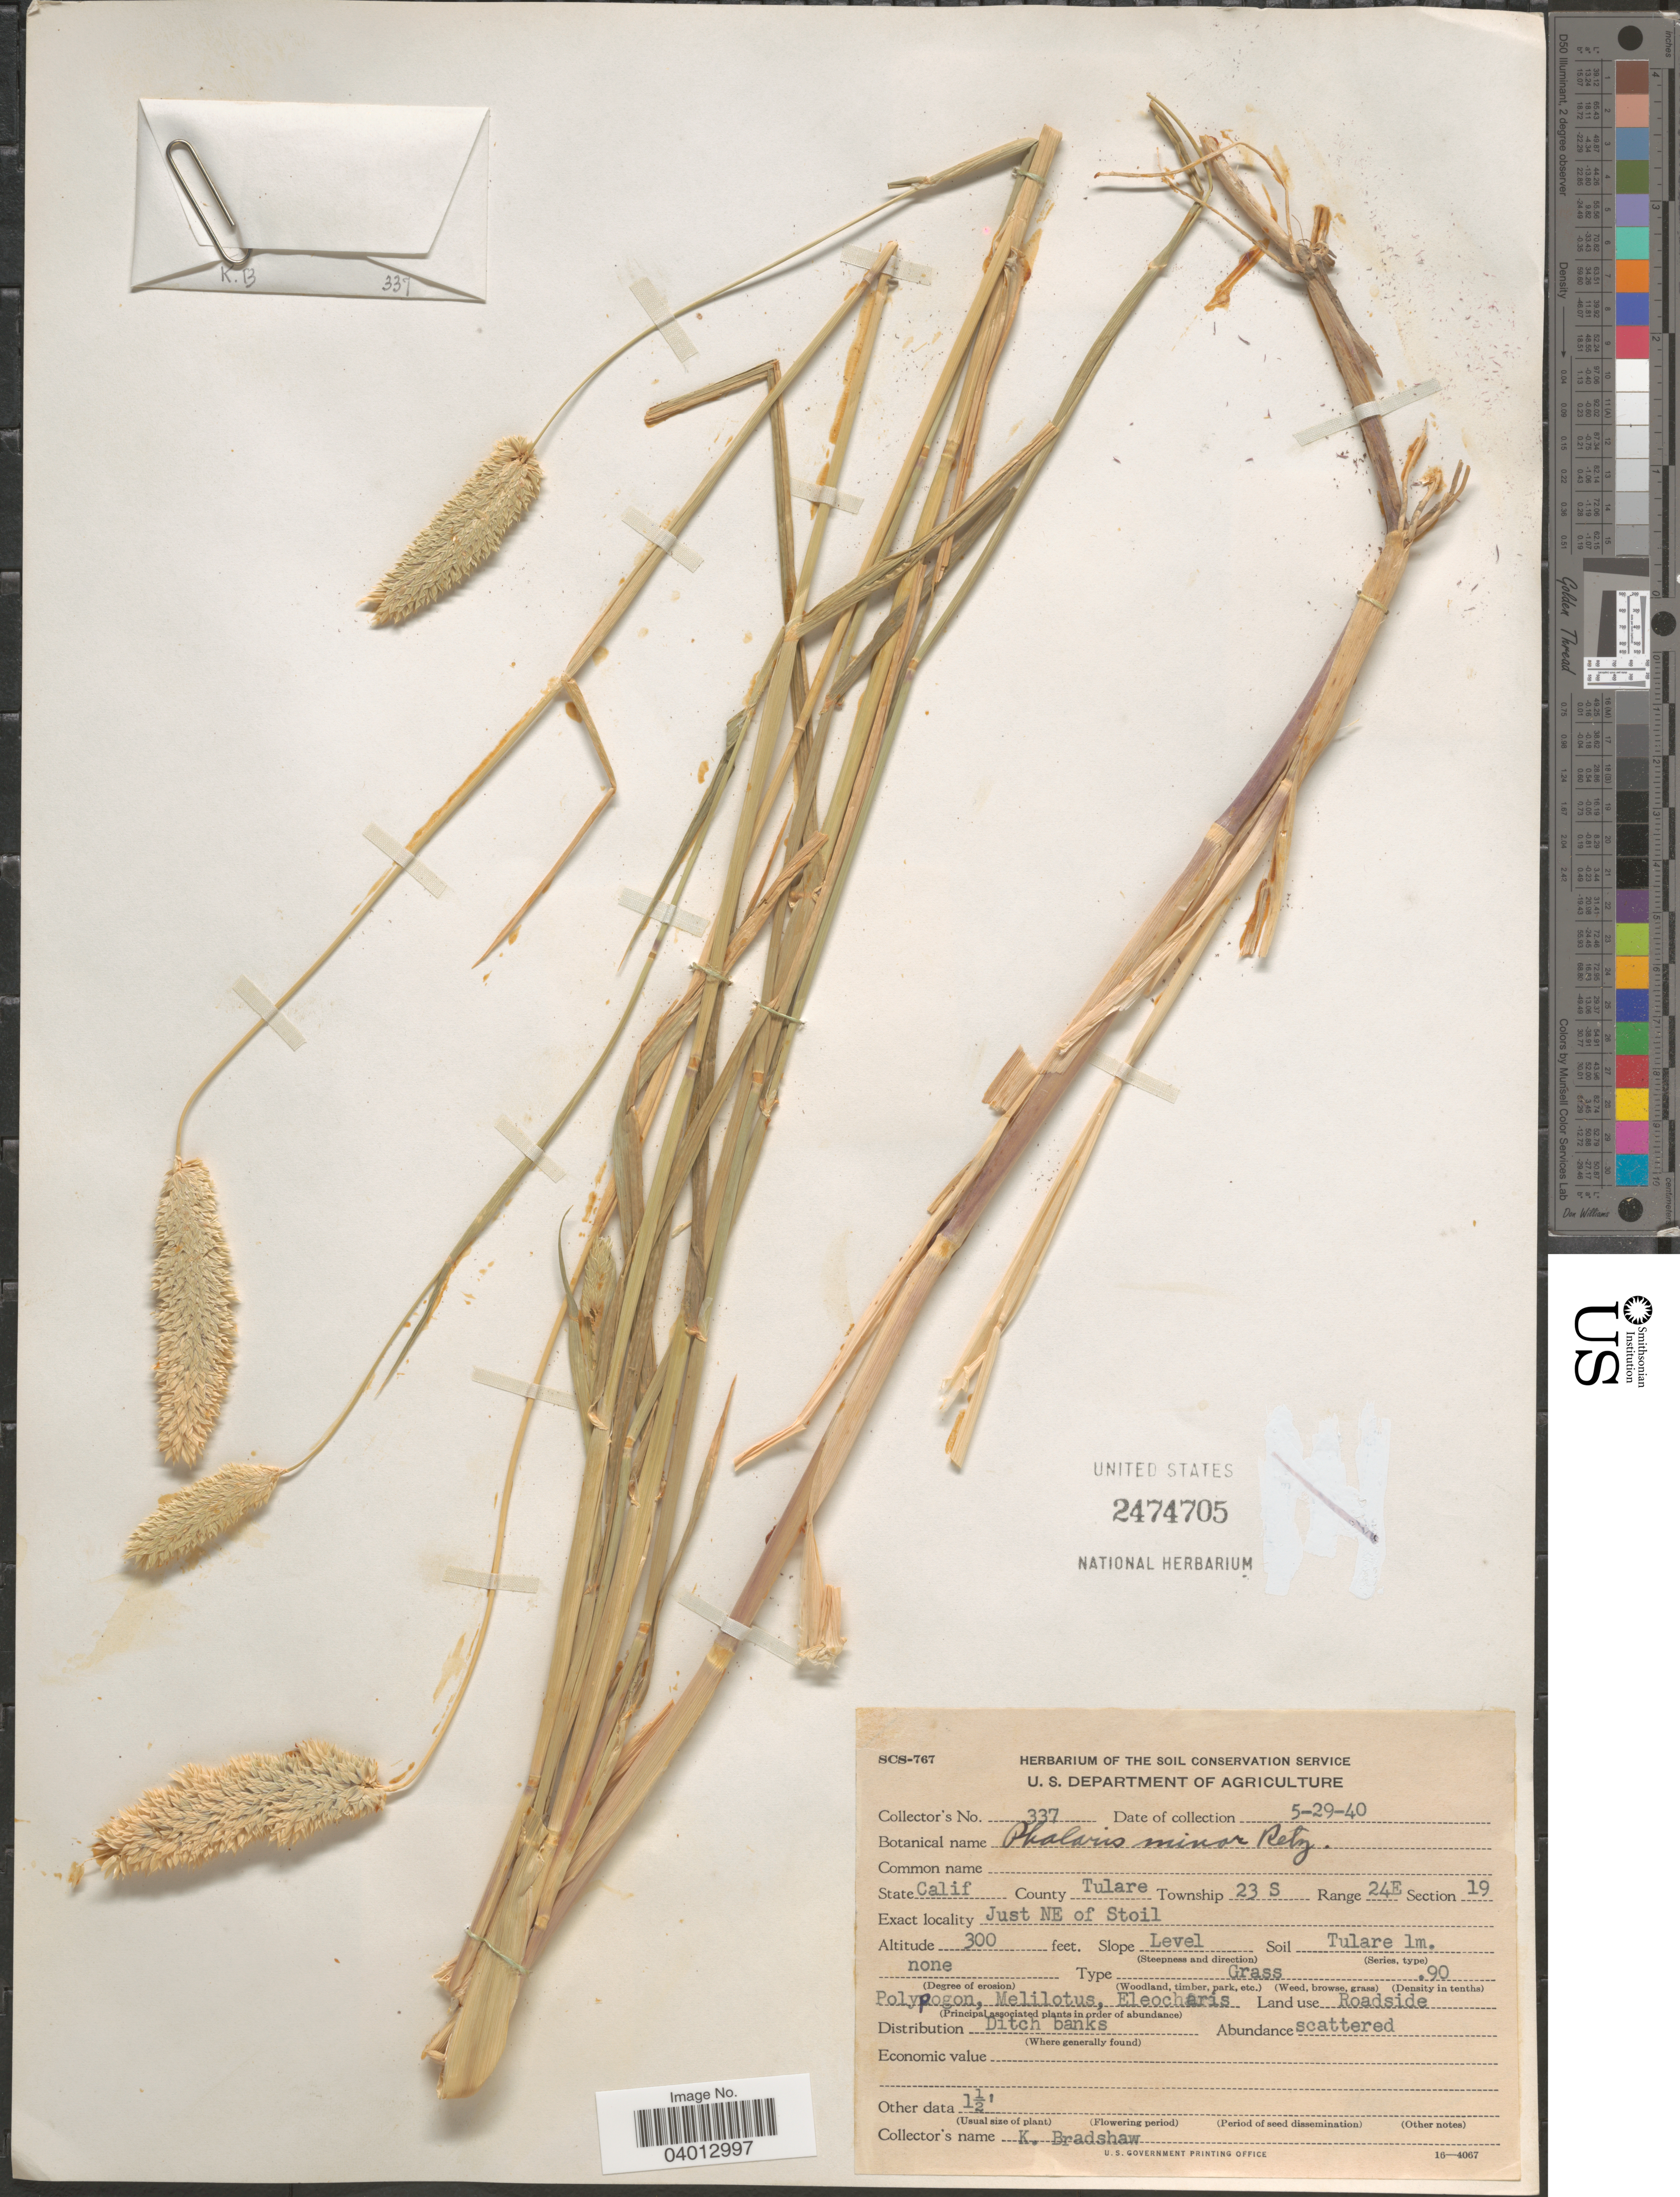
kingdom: Plantae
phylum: Tracheophyta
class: Liliopsida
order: Poales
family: Poaceae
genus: Phalaris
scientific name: Phalaris minor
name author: Retz.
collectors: K. Bradshaw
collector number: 337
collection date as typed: Transcribed d/m/y: 29/5/40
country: United States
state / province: California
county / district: Tulare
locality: County Talure. Township 23 S Range 24E Section 19. Just NE of Stoil.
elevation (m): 91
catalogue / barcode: US 2474705